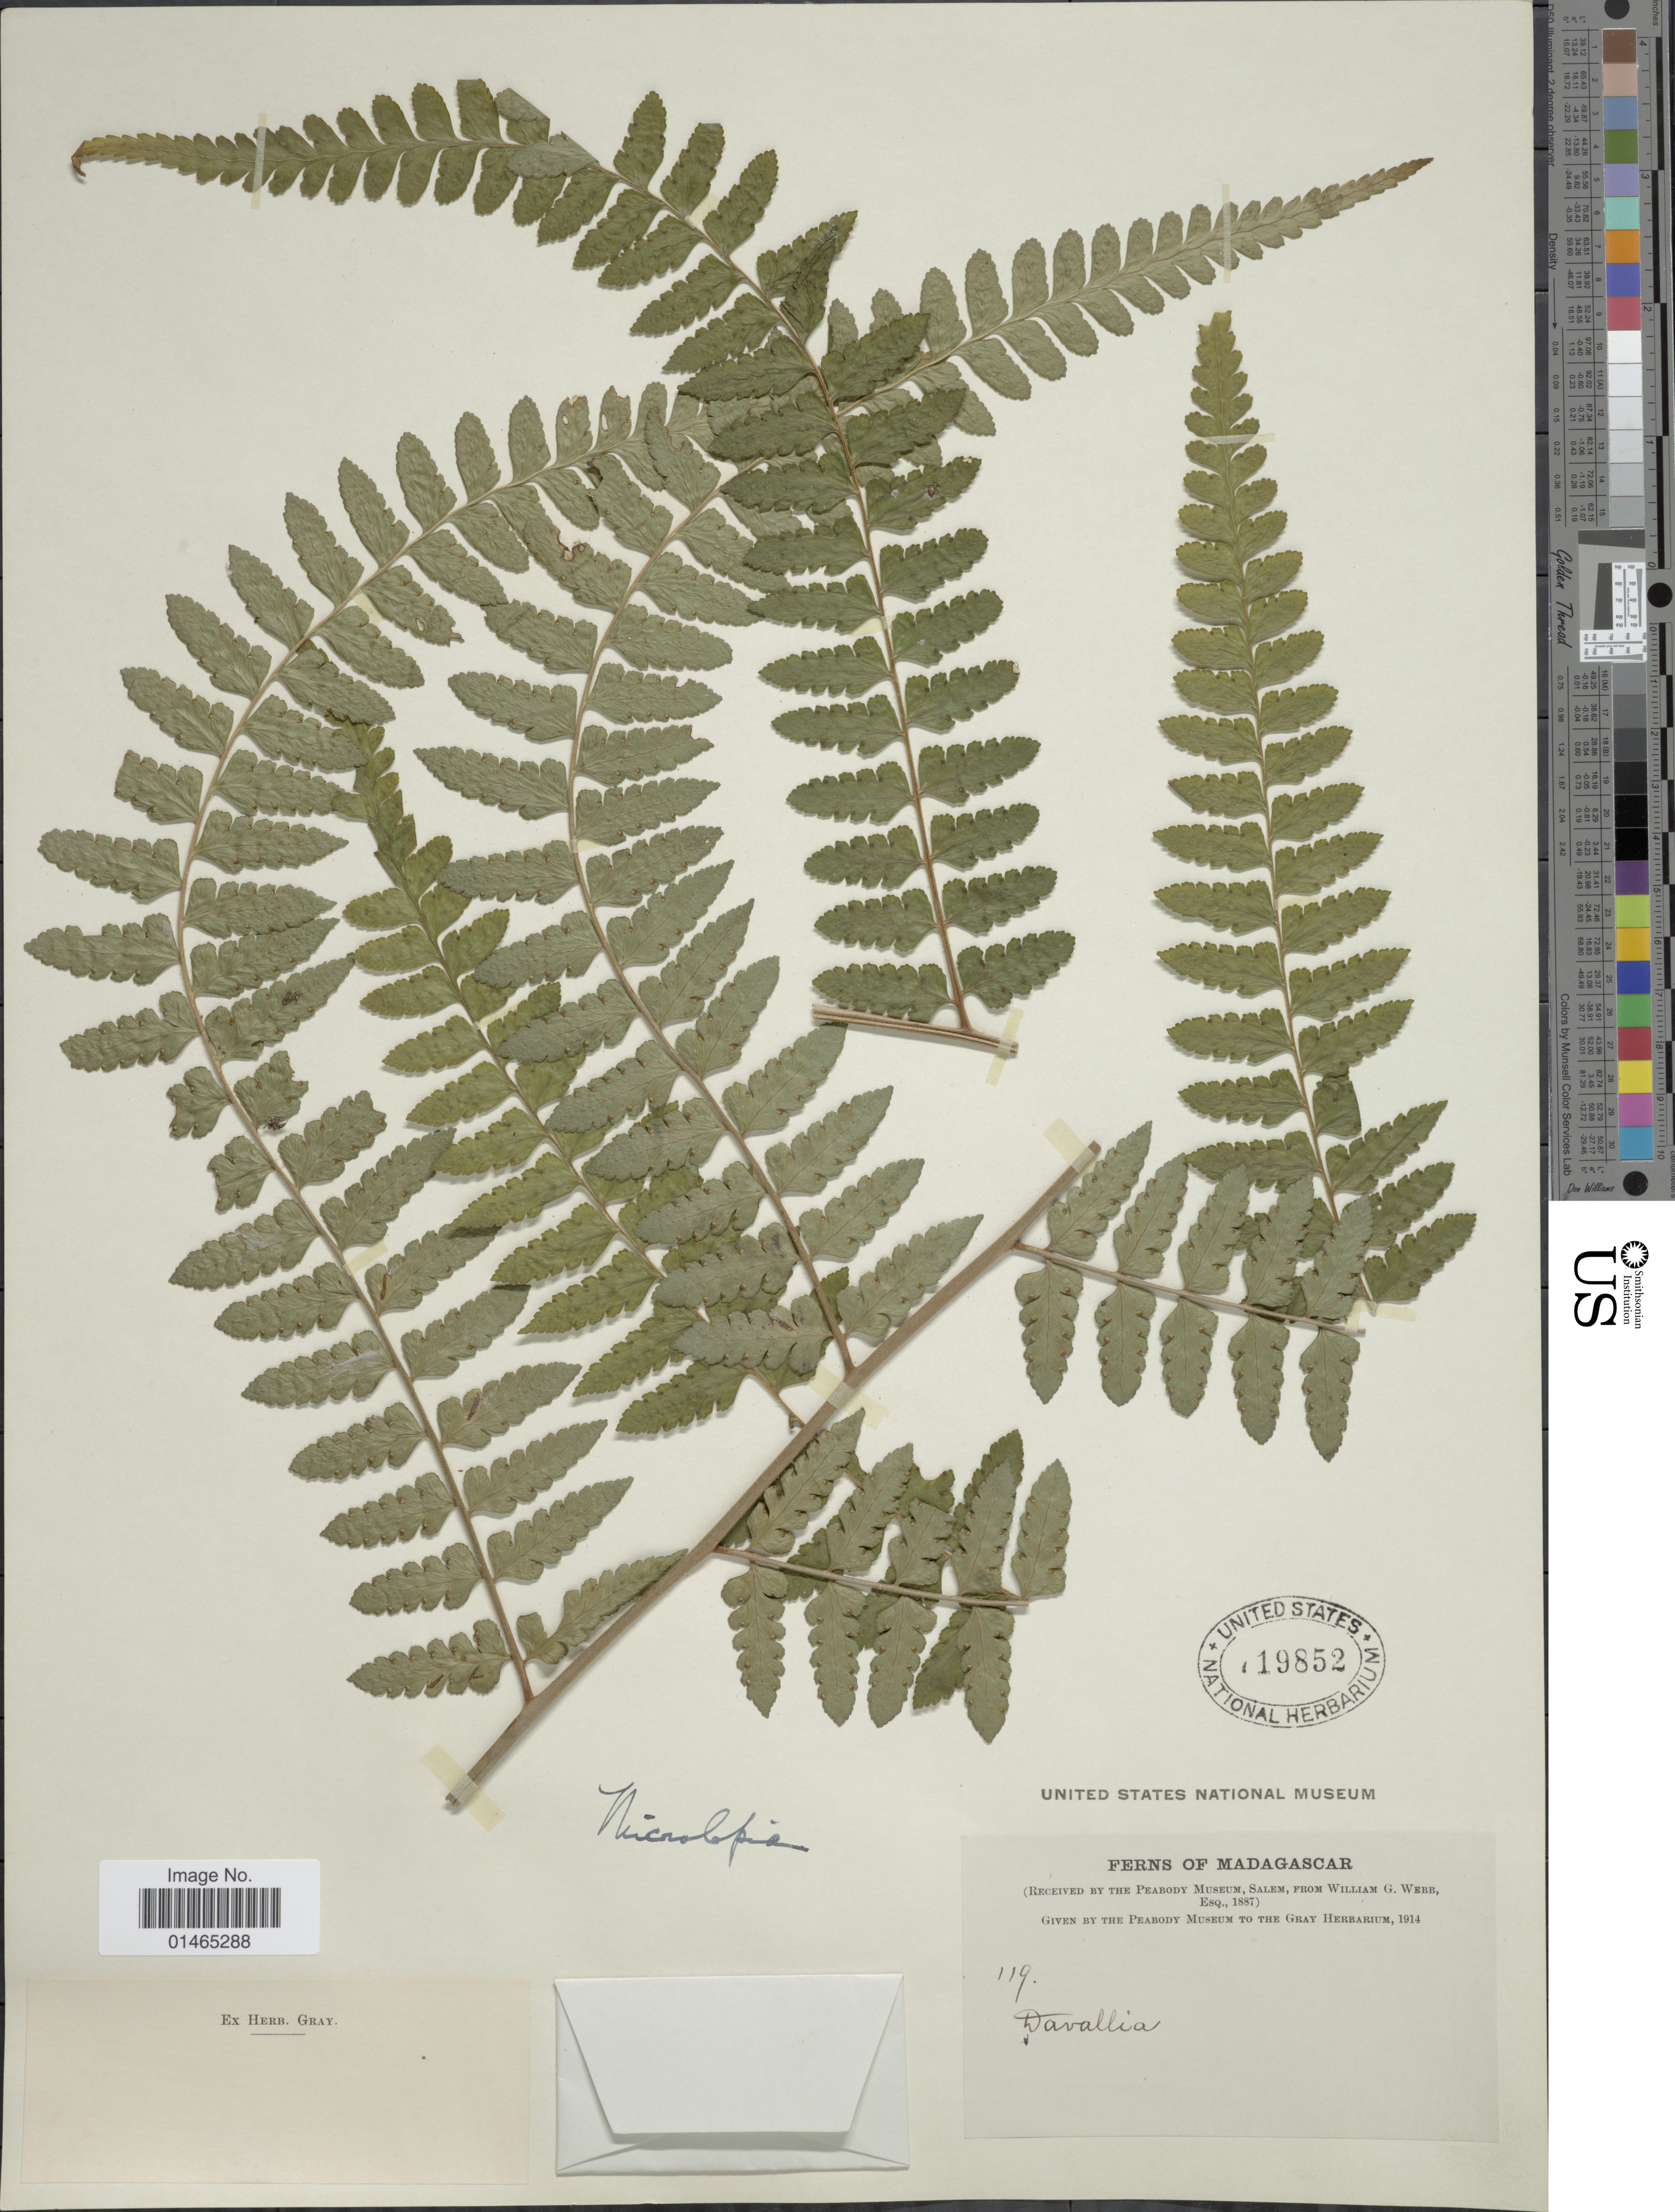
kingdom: Plantae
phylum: Tracheophyta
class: Polypodiopsida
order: Polypodiales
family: Dennstaedtiaceae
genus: Dennstaedtia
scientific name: Dennstaedtia madagascariensis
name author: (Kunze) Tardieu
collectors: W. Webb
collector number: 119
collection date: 1887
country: Madagascar